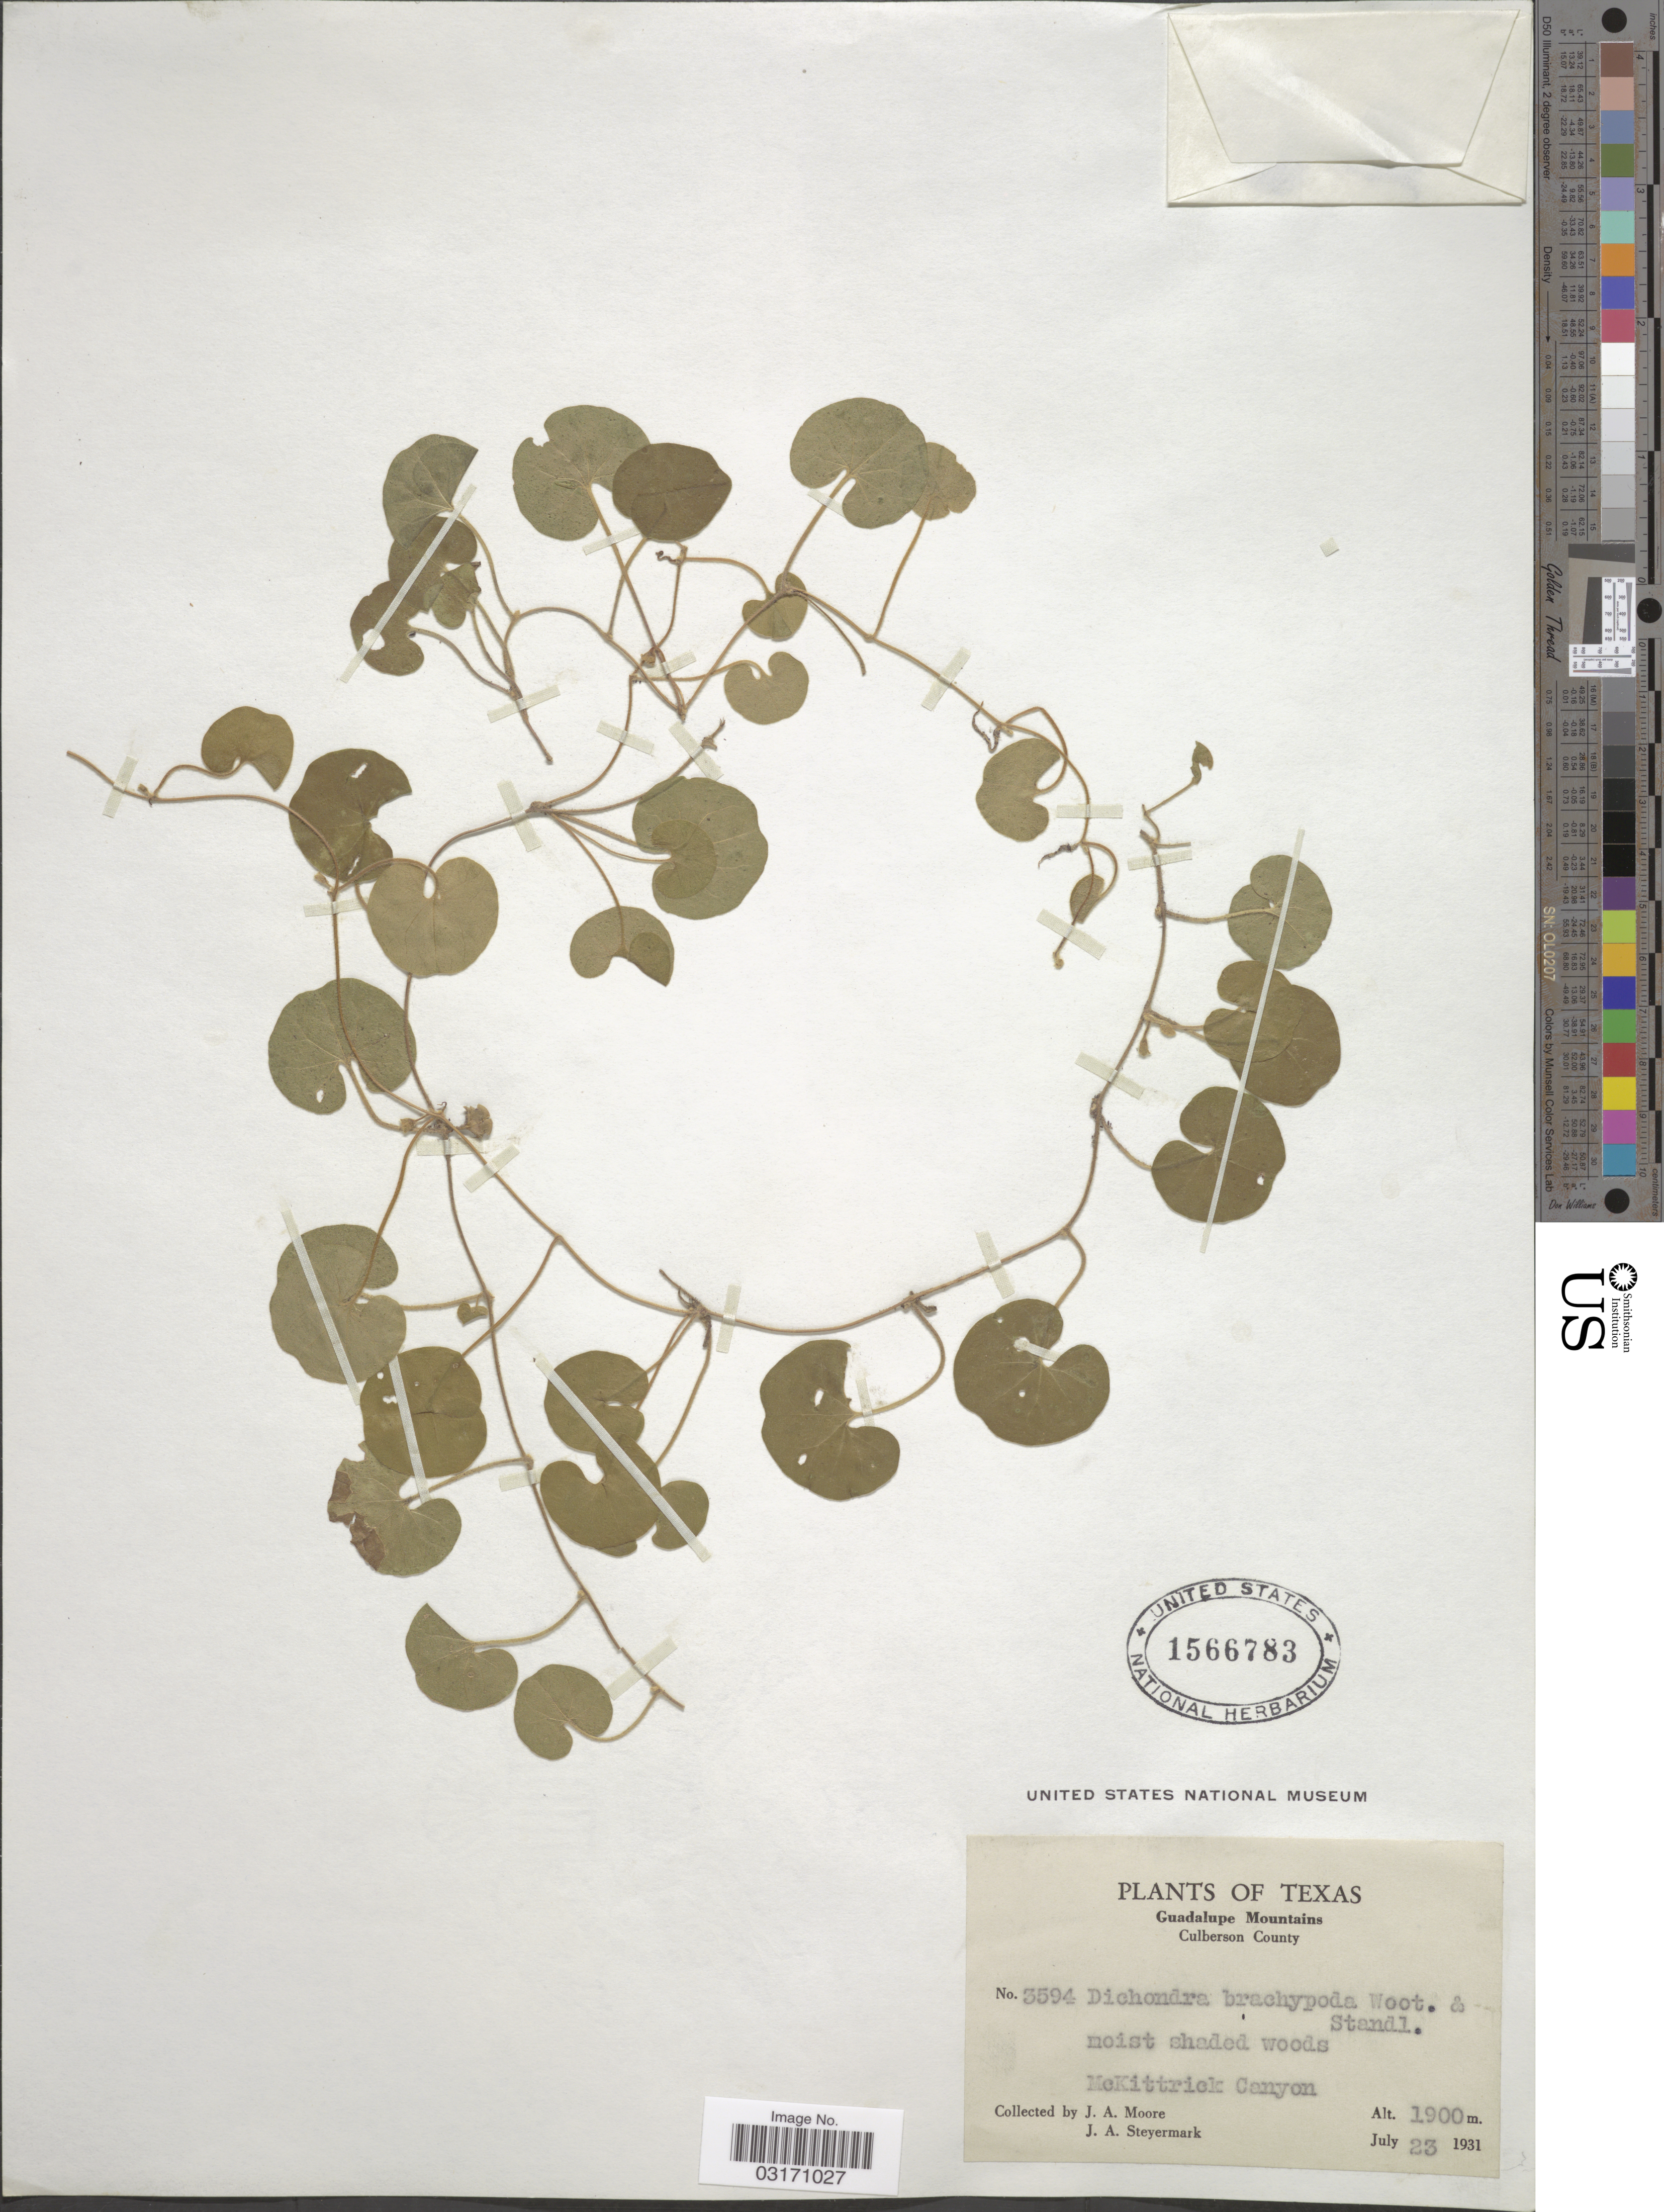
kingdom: Plantae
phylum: Tracheophyta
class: Magnoliopsida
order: Solanales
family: Convolvulaceae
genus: Dichondra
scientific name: Dichondra brachypoda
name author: Wooton & Standl.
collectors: J. A. Moore & J. Steyermark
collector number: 3594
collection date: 1931-07-23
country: United States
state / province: Texas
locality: Guadalupe Mountains. Culberson County. McKittrick Canyon.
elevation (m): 1900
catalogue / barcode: US 1566783